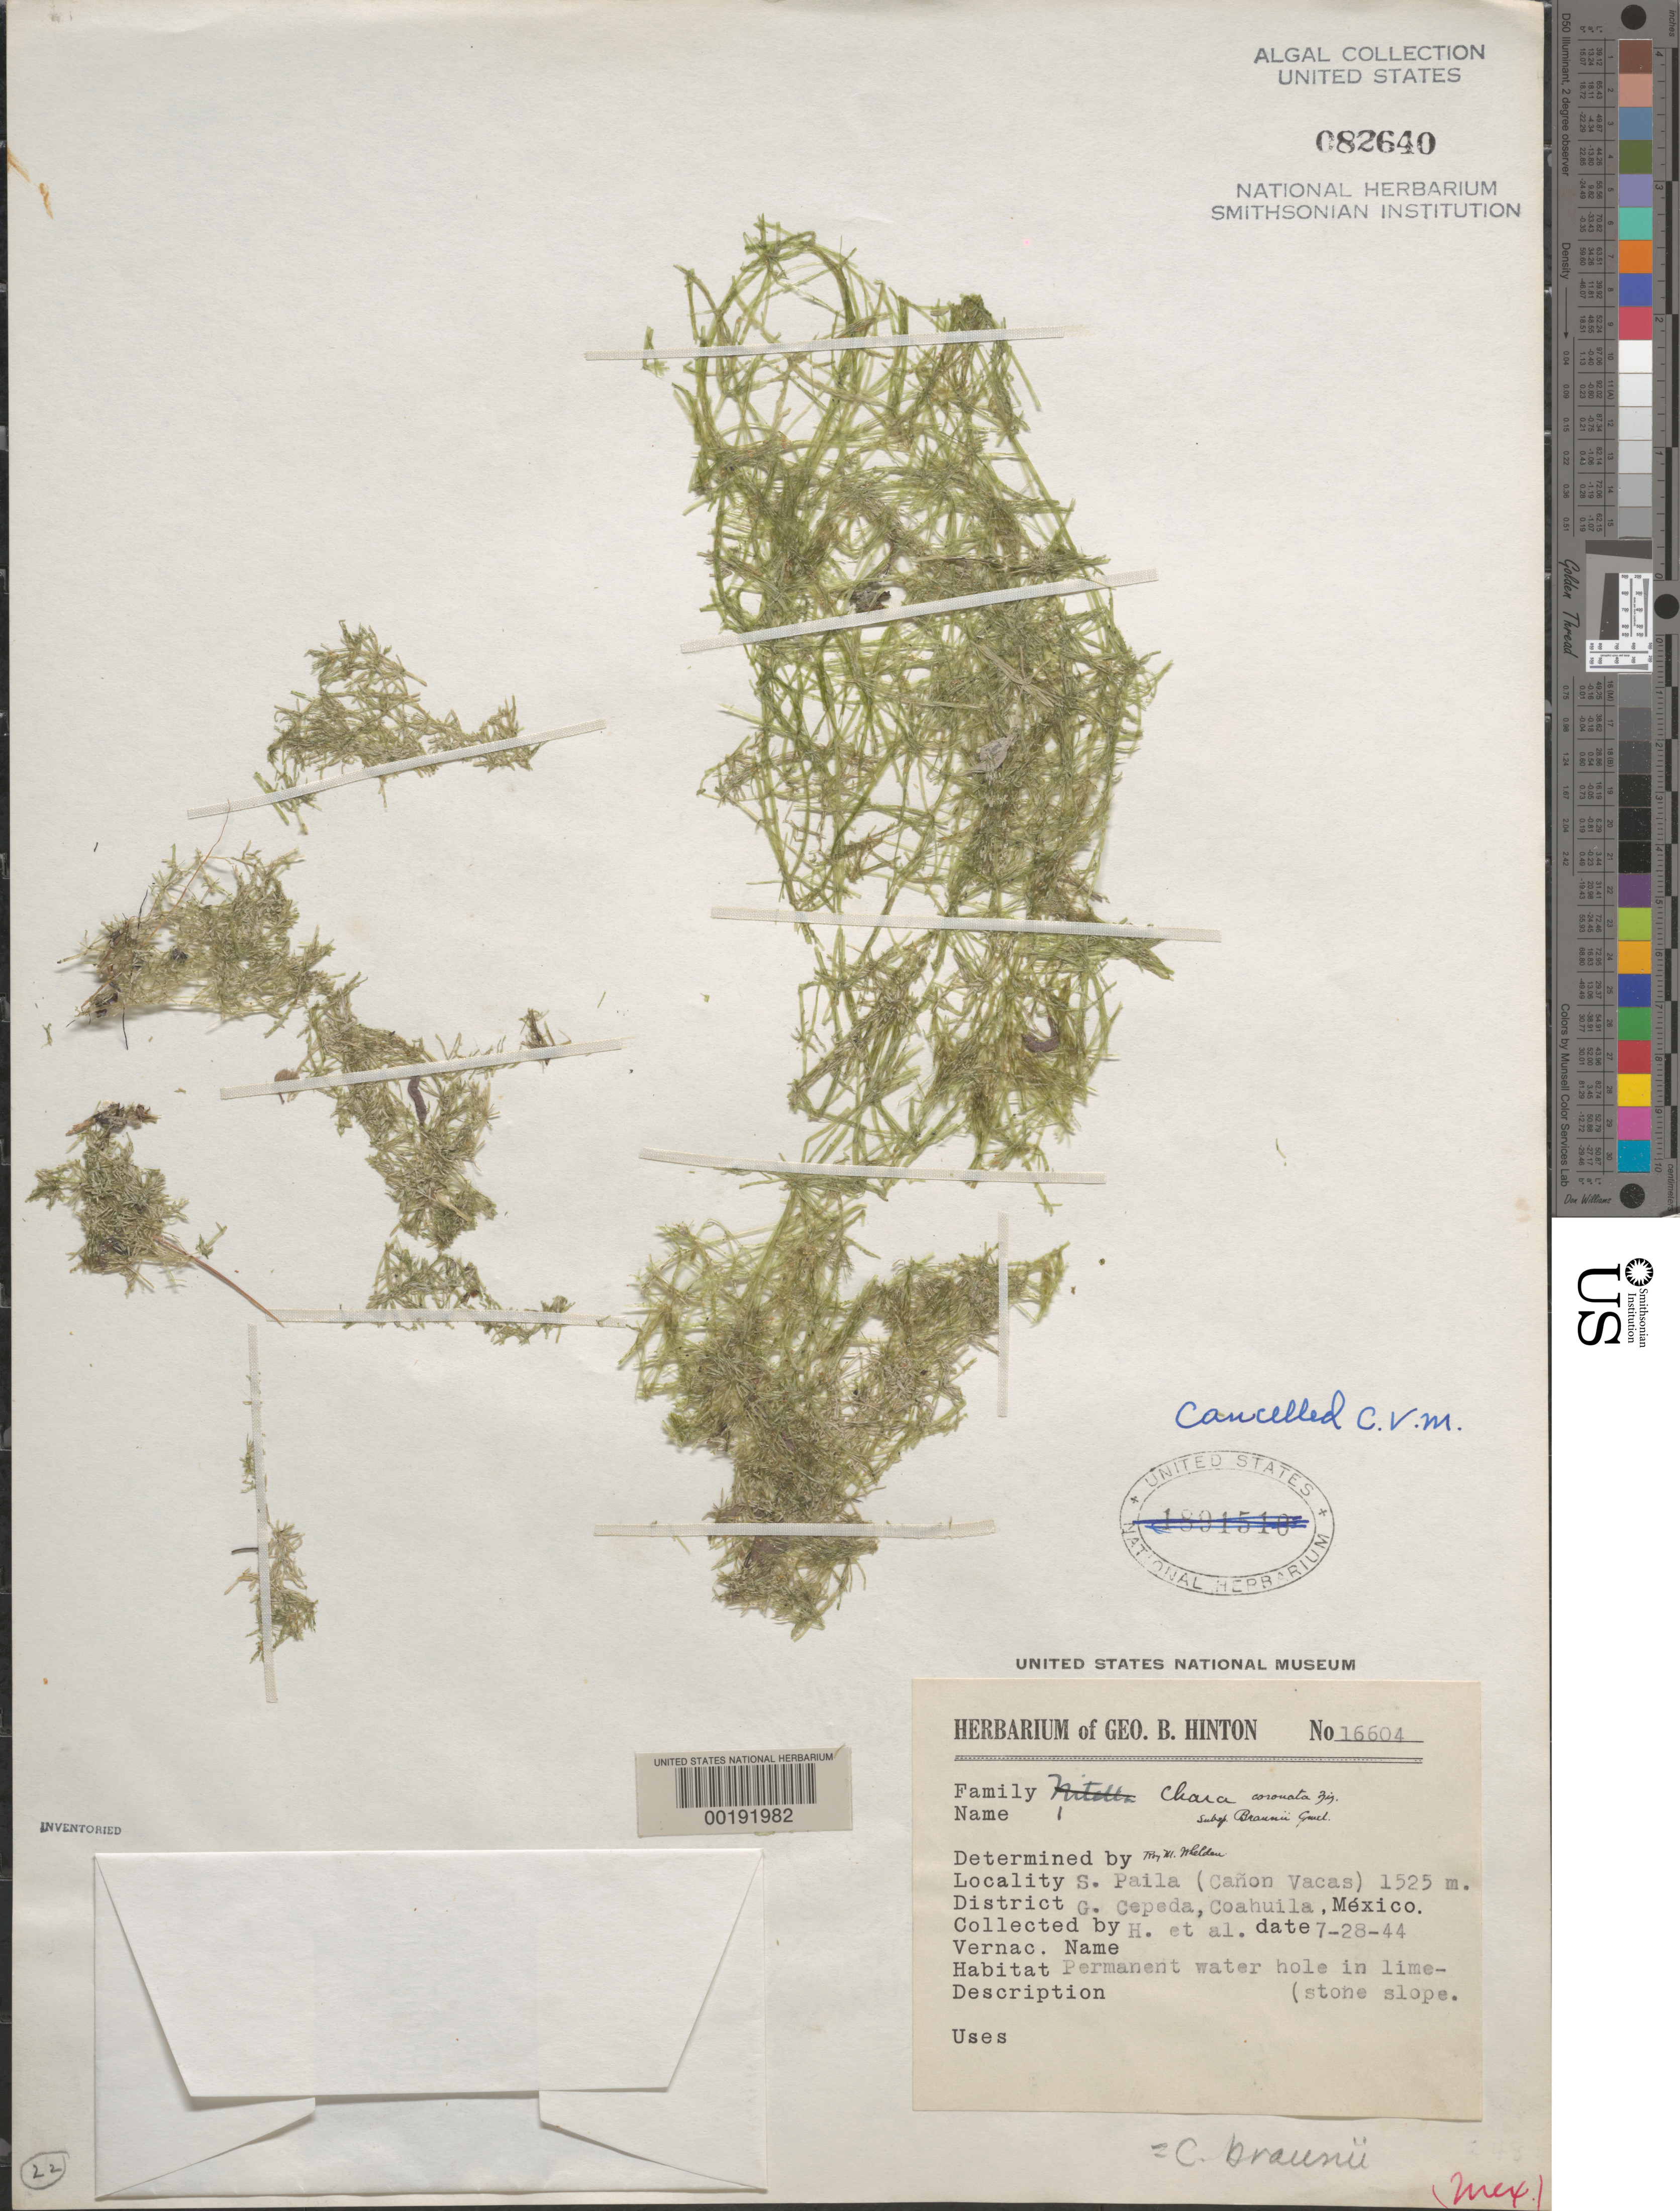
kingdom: Plantae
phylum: Charophyta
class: Charophyceae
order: Charales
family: Characeae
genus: Chara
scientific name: Chara braunii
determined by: Whelden, R. M.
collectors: G. B. Hinton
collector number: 16604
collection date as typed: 28 Jul 1944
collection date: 1944-07-28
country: Mexico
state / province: Coahuila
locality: San Paila, Canyon Vacas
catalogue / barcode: US 82640